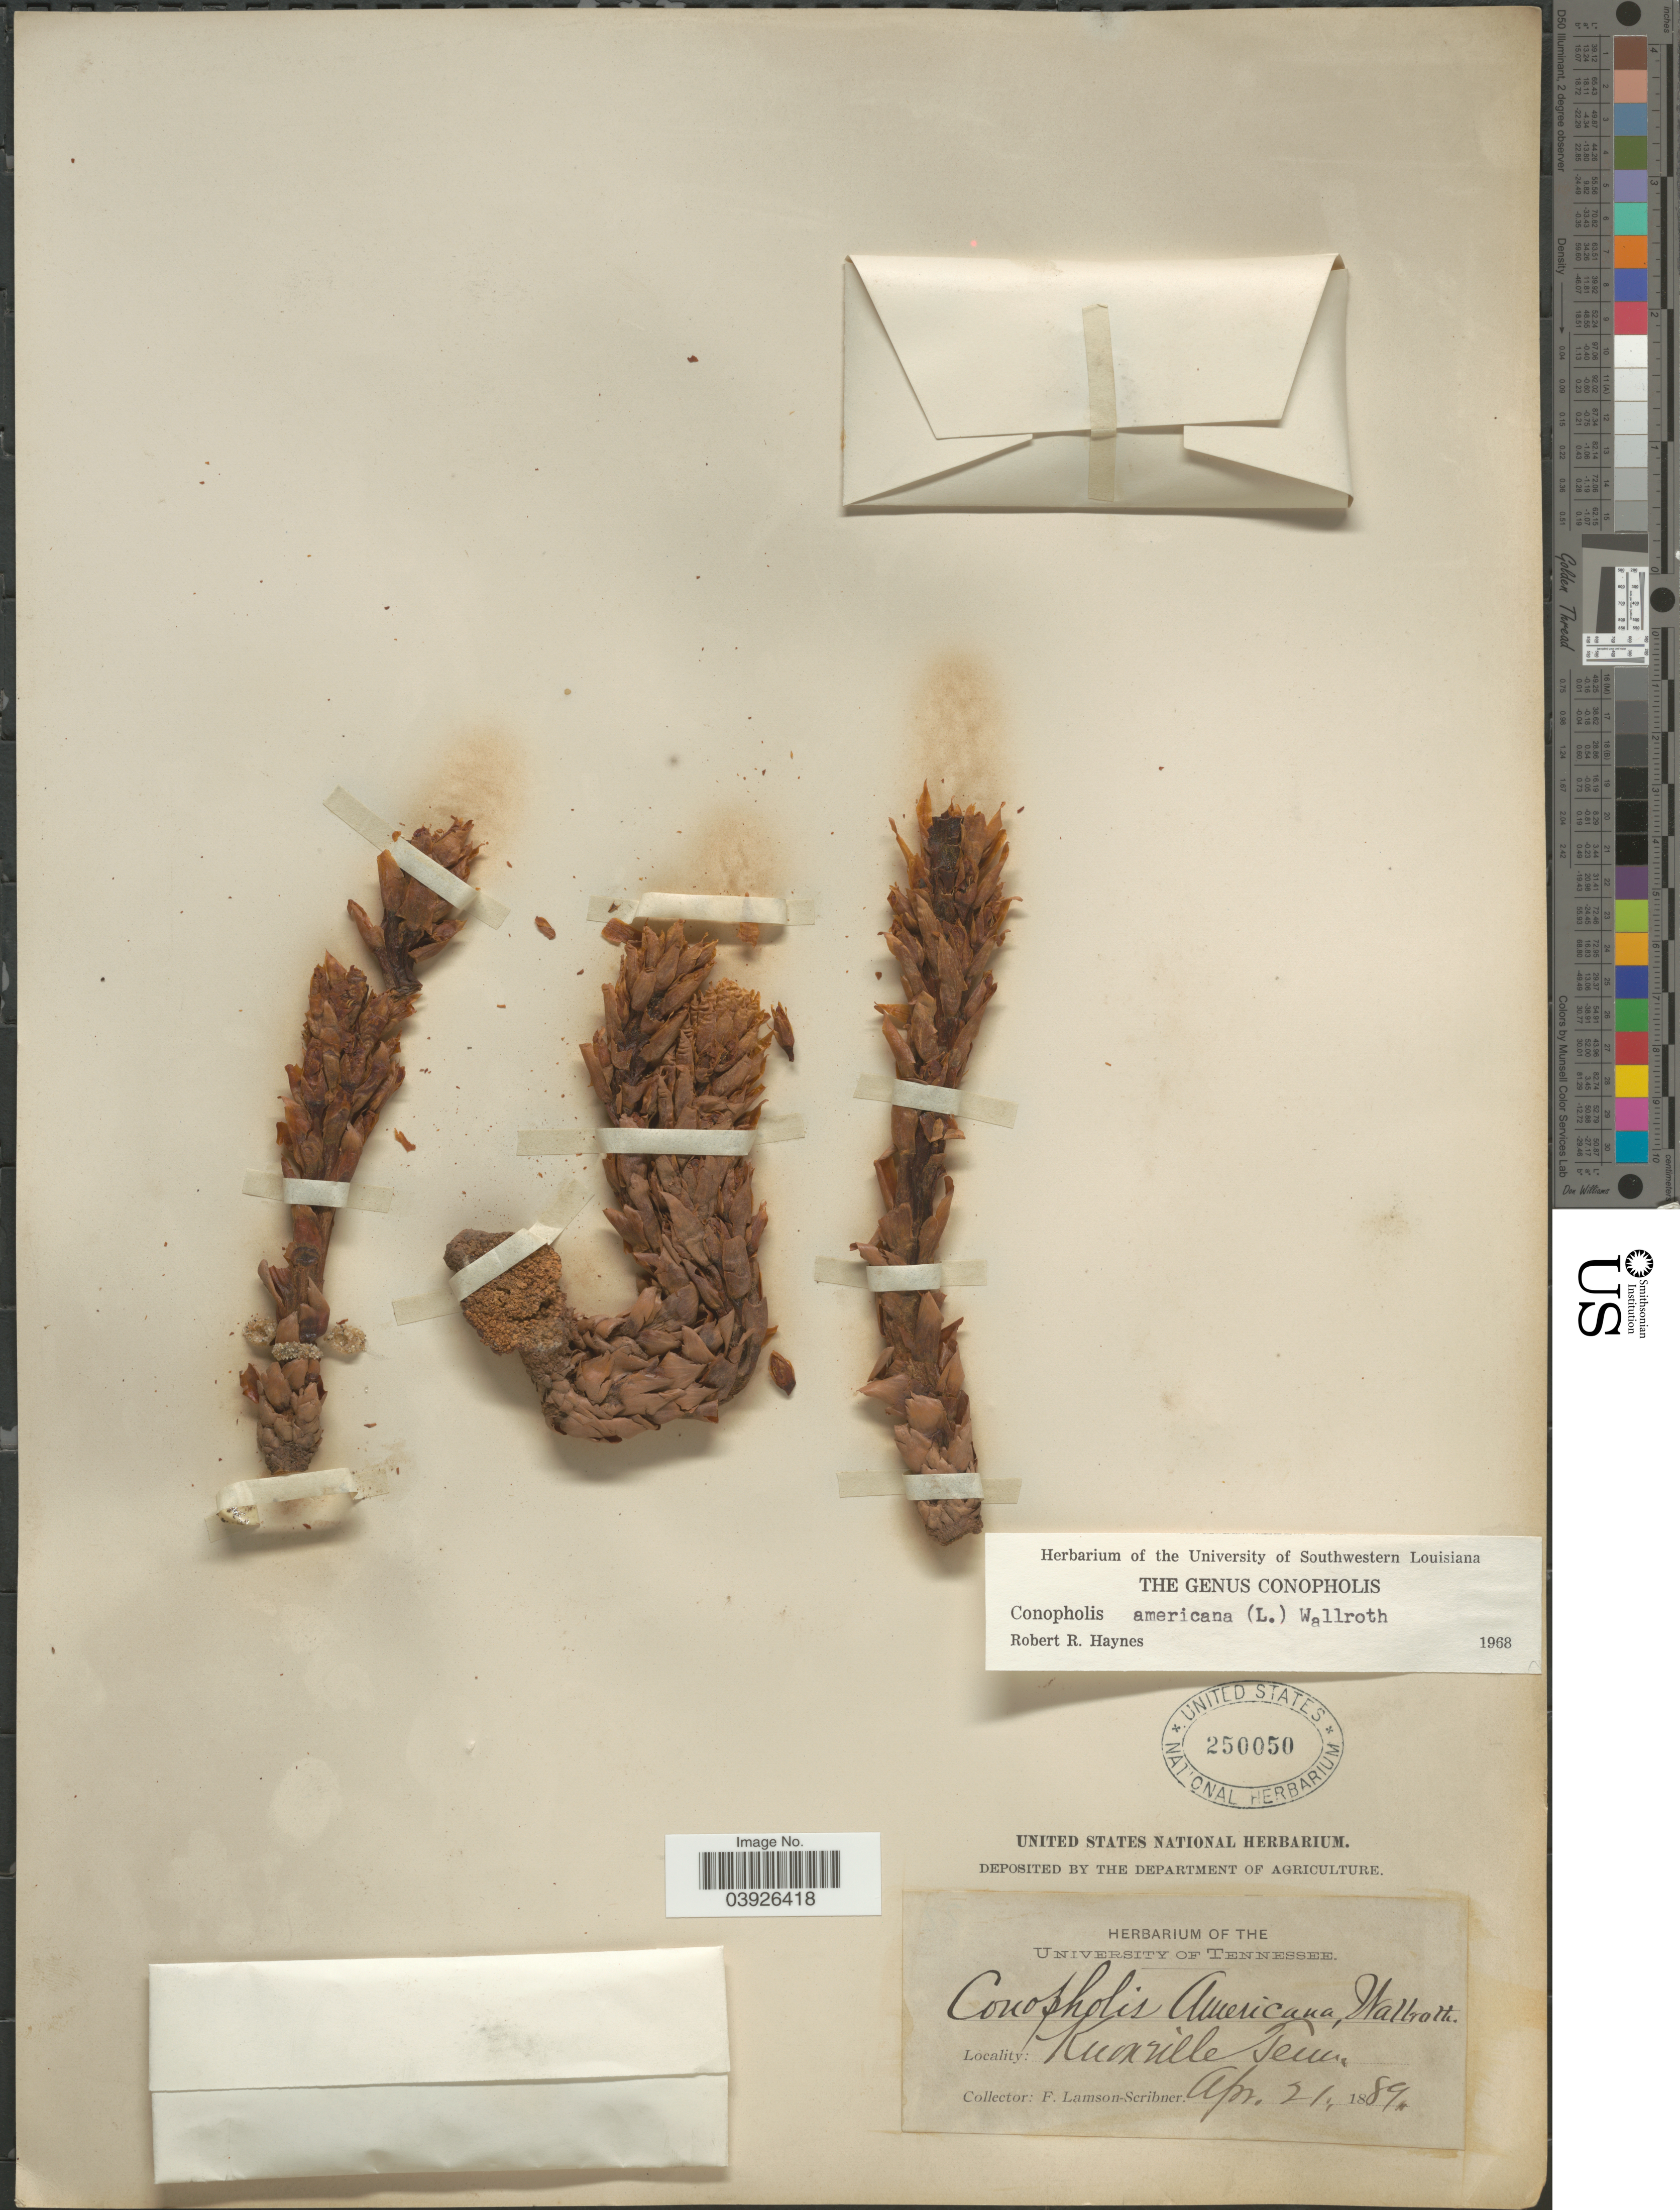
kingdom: Plantae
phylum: Tracheophyta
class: Magnoliopsida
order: Lamiales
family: Orobanchaceae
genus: Conopholis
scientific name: Conopholis americana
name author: (L. f.) Wallr.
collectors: F. Lamson-Scribner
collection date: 1889-04-21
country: United States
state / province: Tennessee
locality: Knoxville.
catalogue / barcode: US 250050